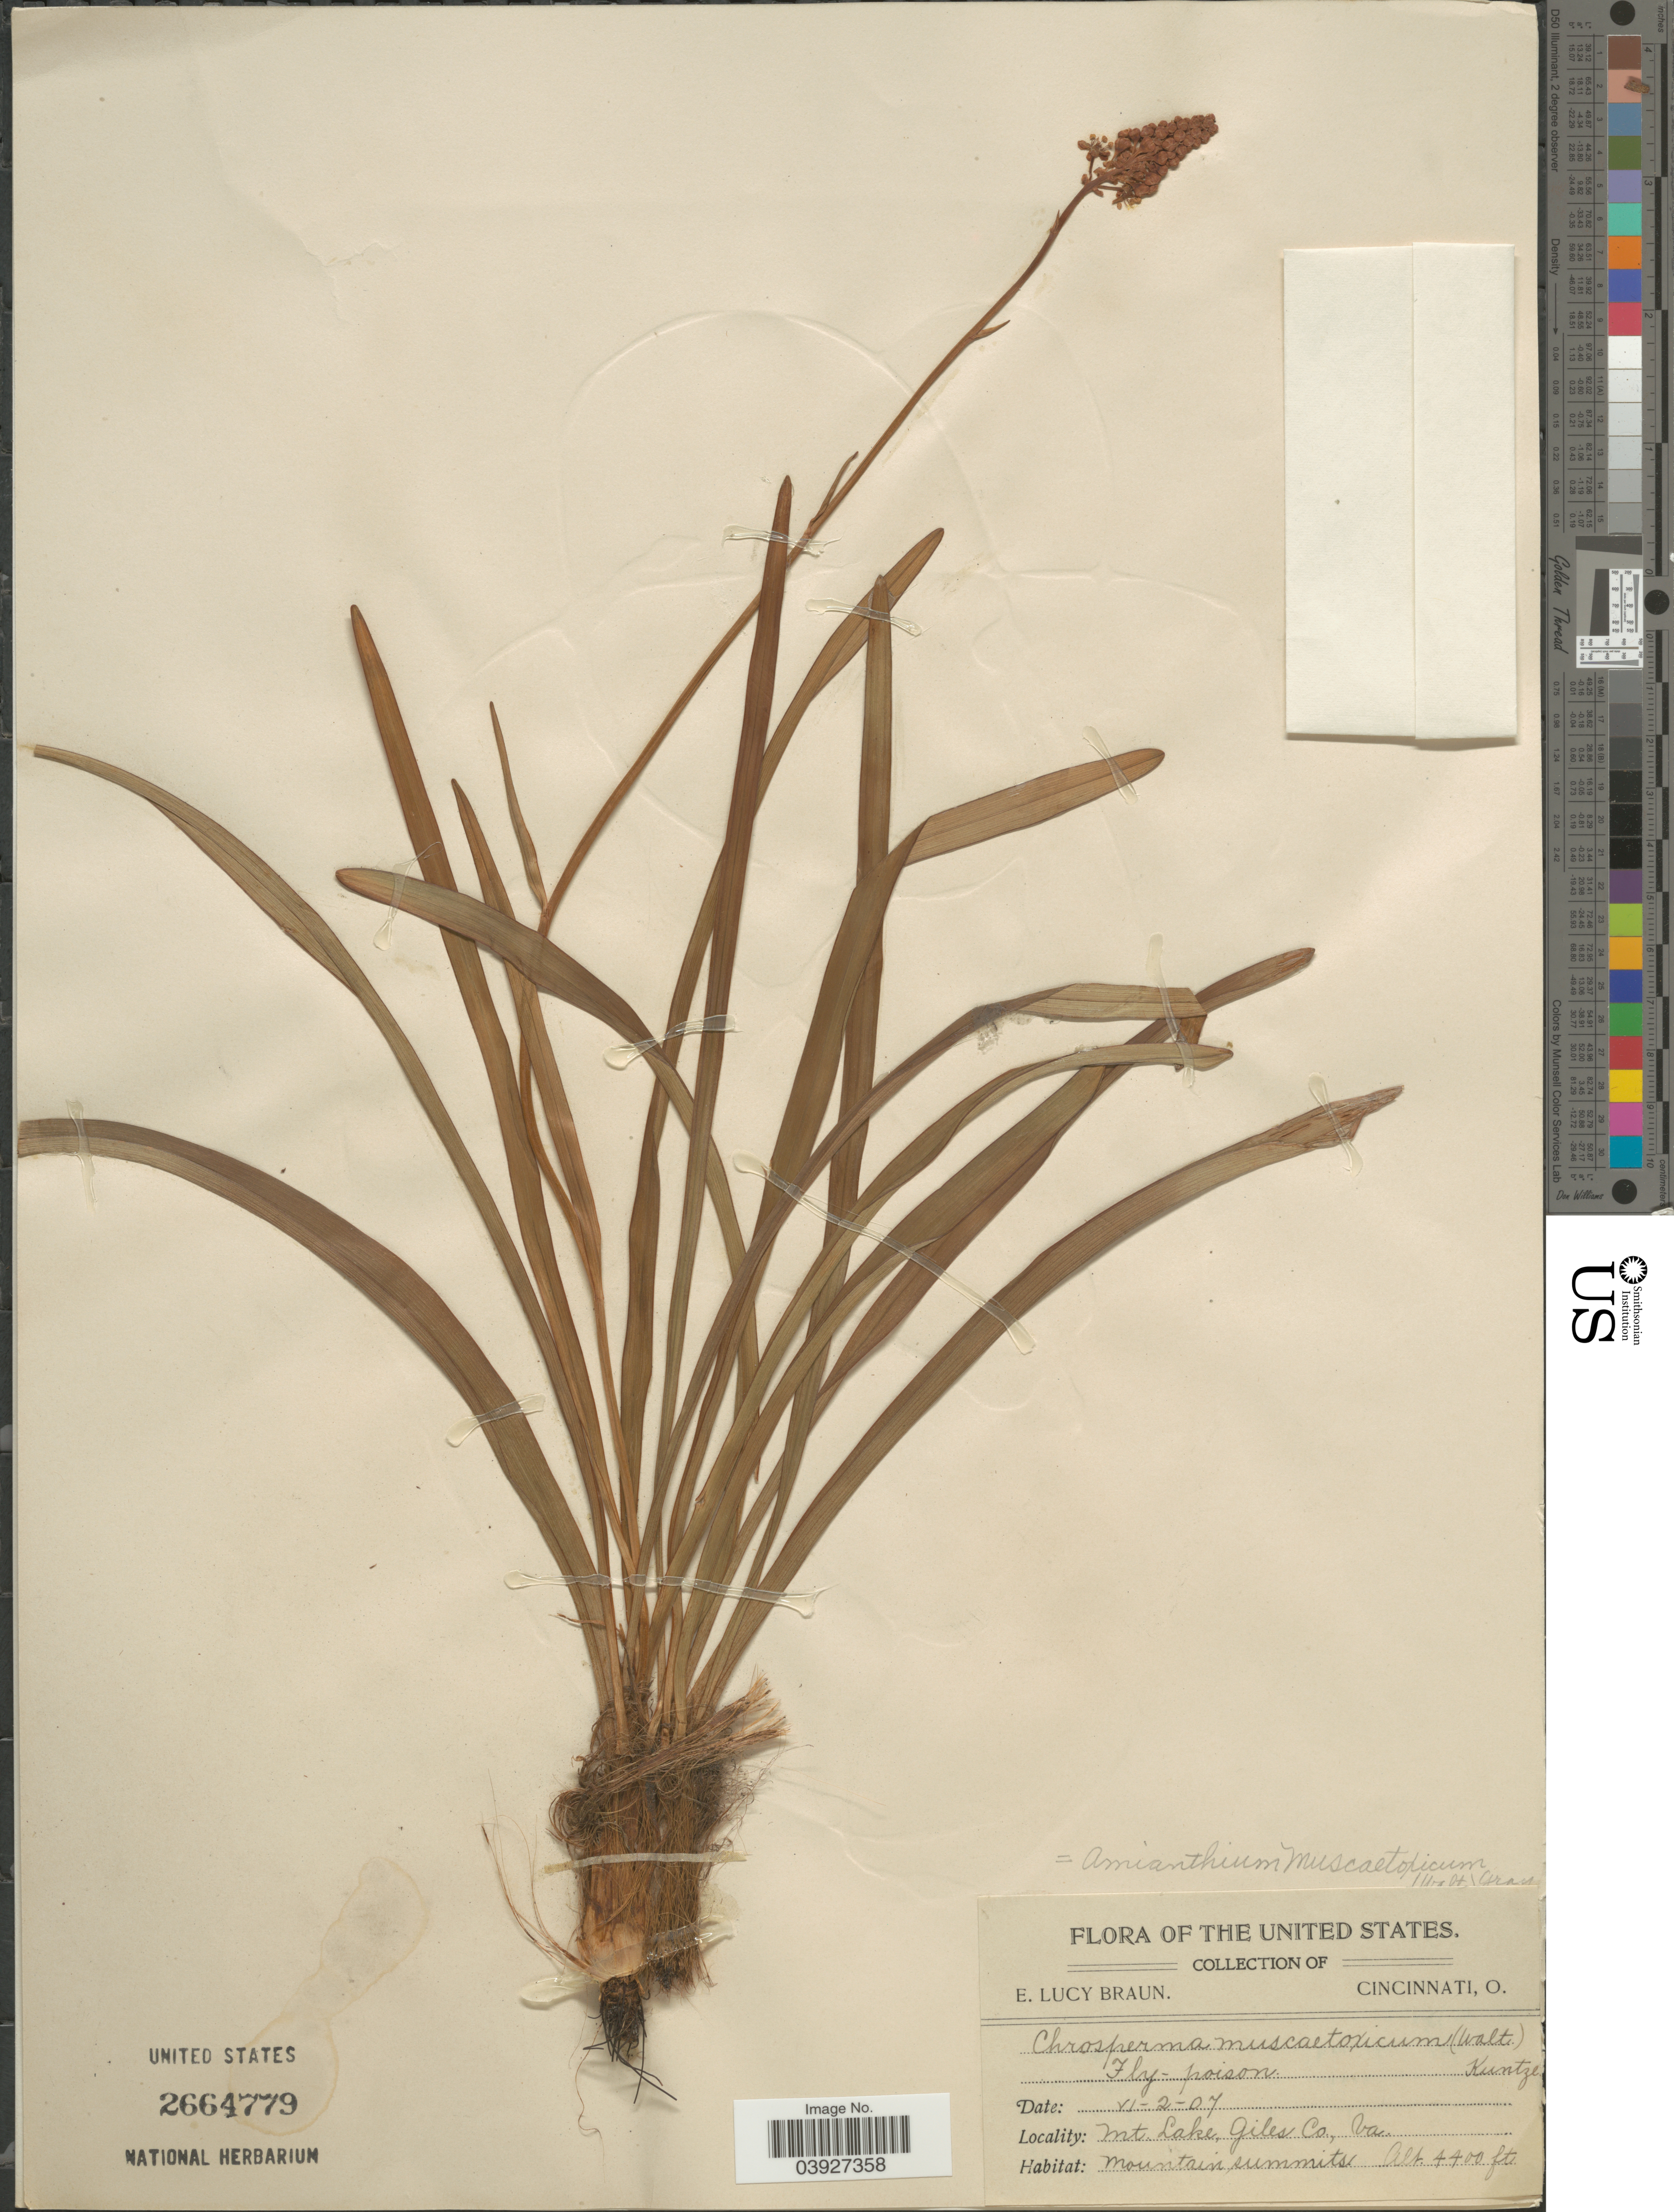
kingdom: Plantae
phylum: Tracheophyta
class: Liliopsida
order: Liliales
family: Melanthiaceae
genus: Amianthium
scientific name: Amianthium muscitoxicum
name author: (Walter) A. Gray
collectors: E. L. Braun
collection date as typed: Transcribed d/m/y: 2/6/7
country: United States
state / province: Virginia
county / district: Giles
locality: Mt. Lake, Giles Co.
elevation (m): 1341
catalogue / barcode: US 2664779